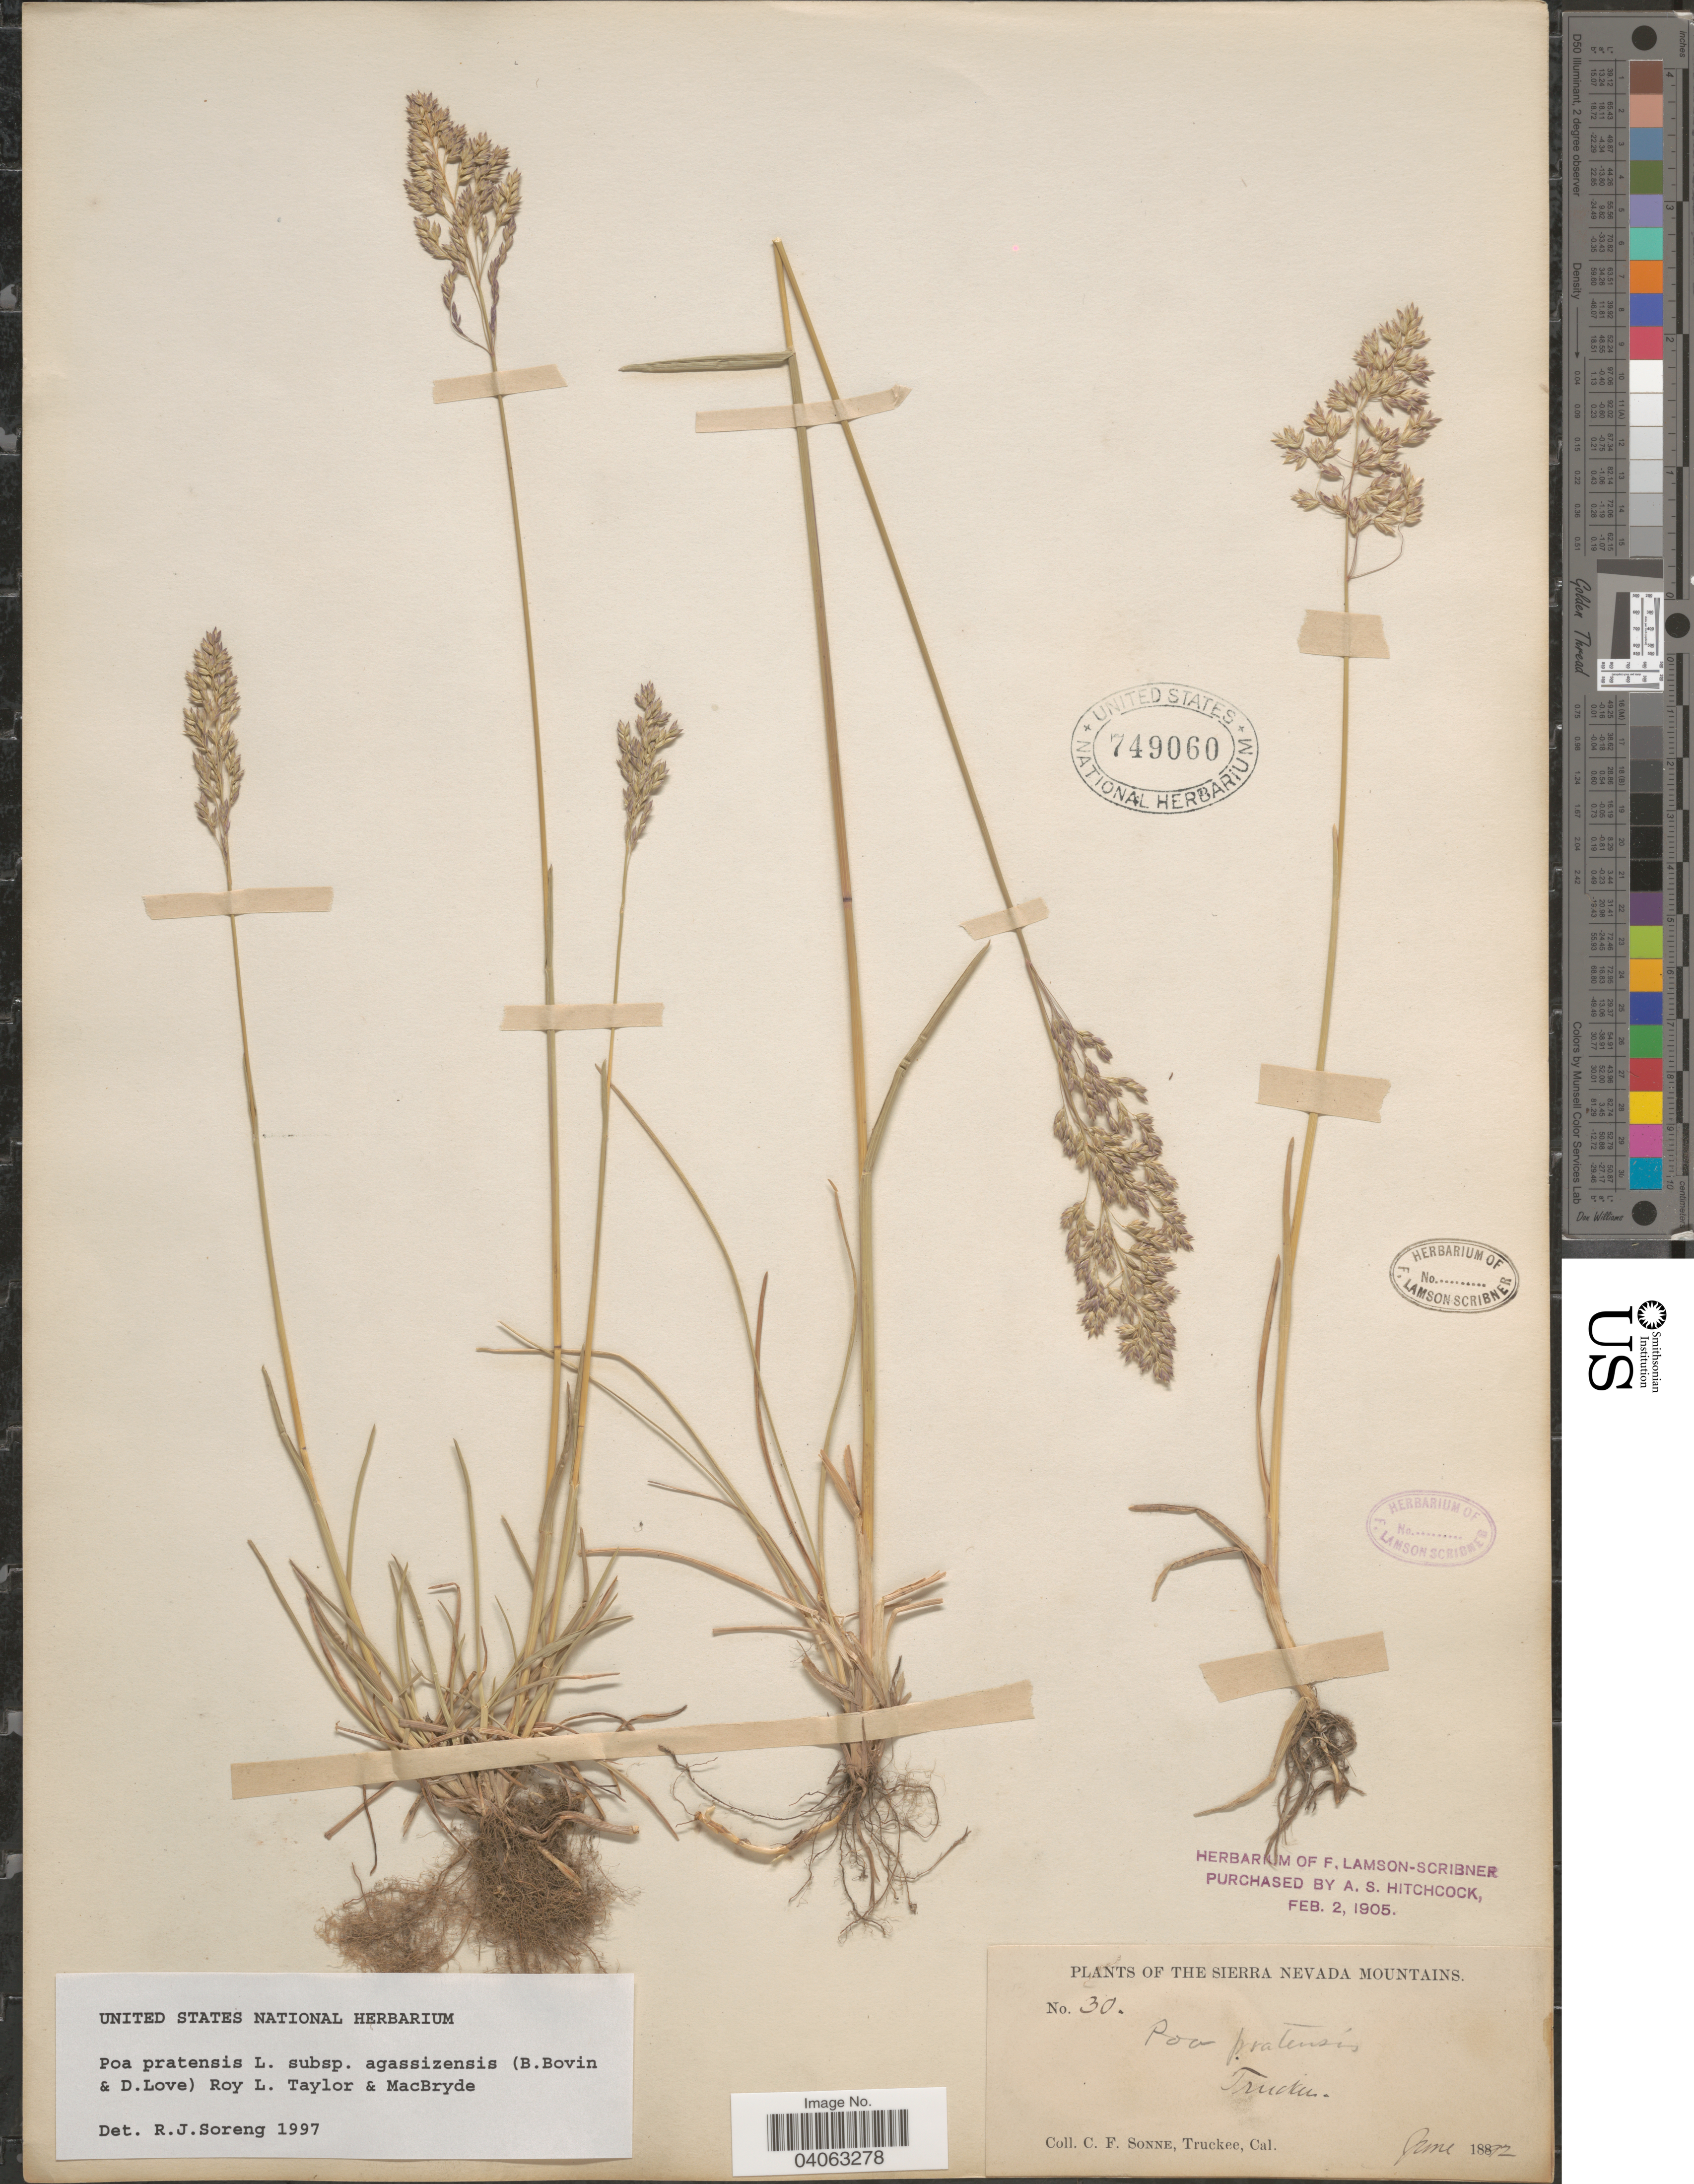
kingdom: Plantae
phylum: Tracheophyta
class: Liliopsida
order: Poales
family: Poaceae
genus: Poa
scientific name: Poa pratensis subsp. agassizensis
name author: (B. Boivin & D. Löve) Roy L. Taylor & MacBryde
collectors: C. Sonne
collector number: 30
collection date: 1892-06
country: United States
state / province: California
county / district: Nevada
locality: The Sierra Nevada Mountains. Truckee.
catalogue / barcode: US 749060